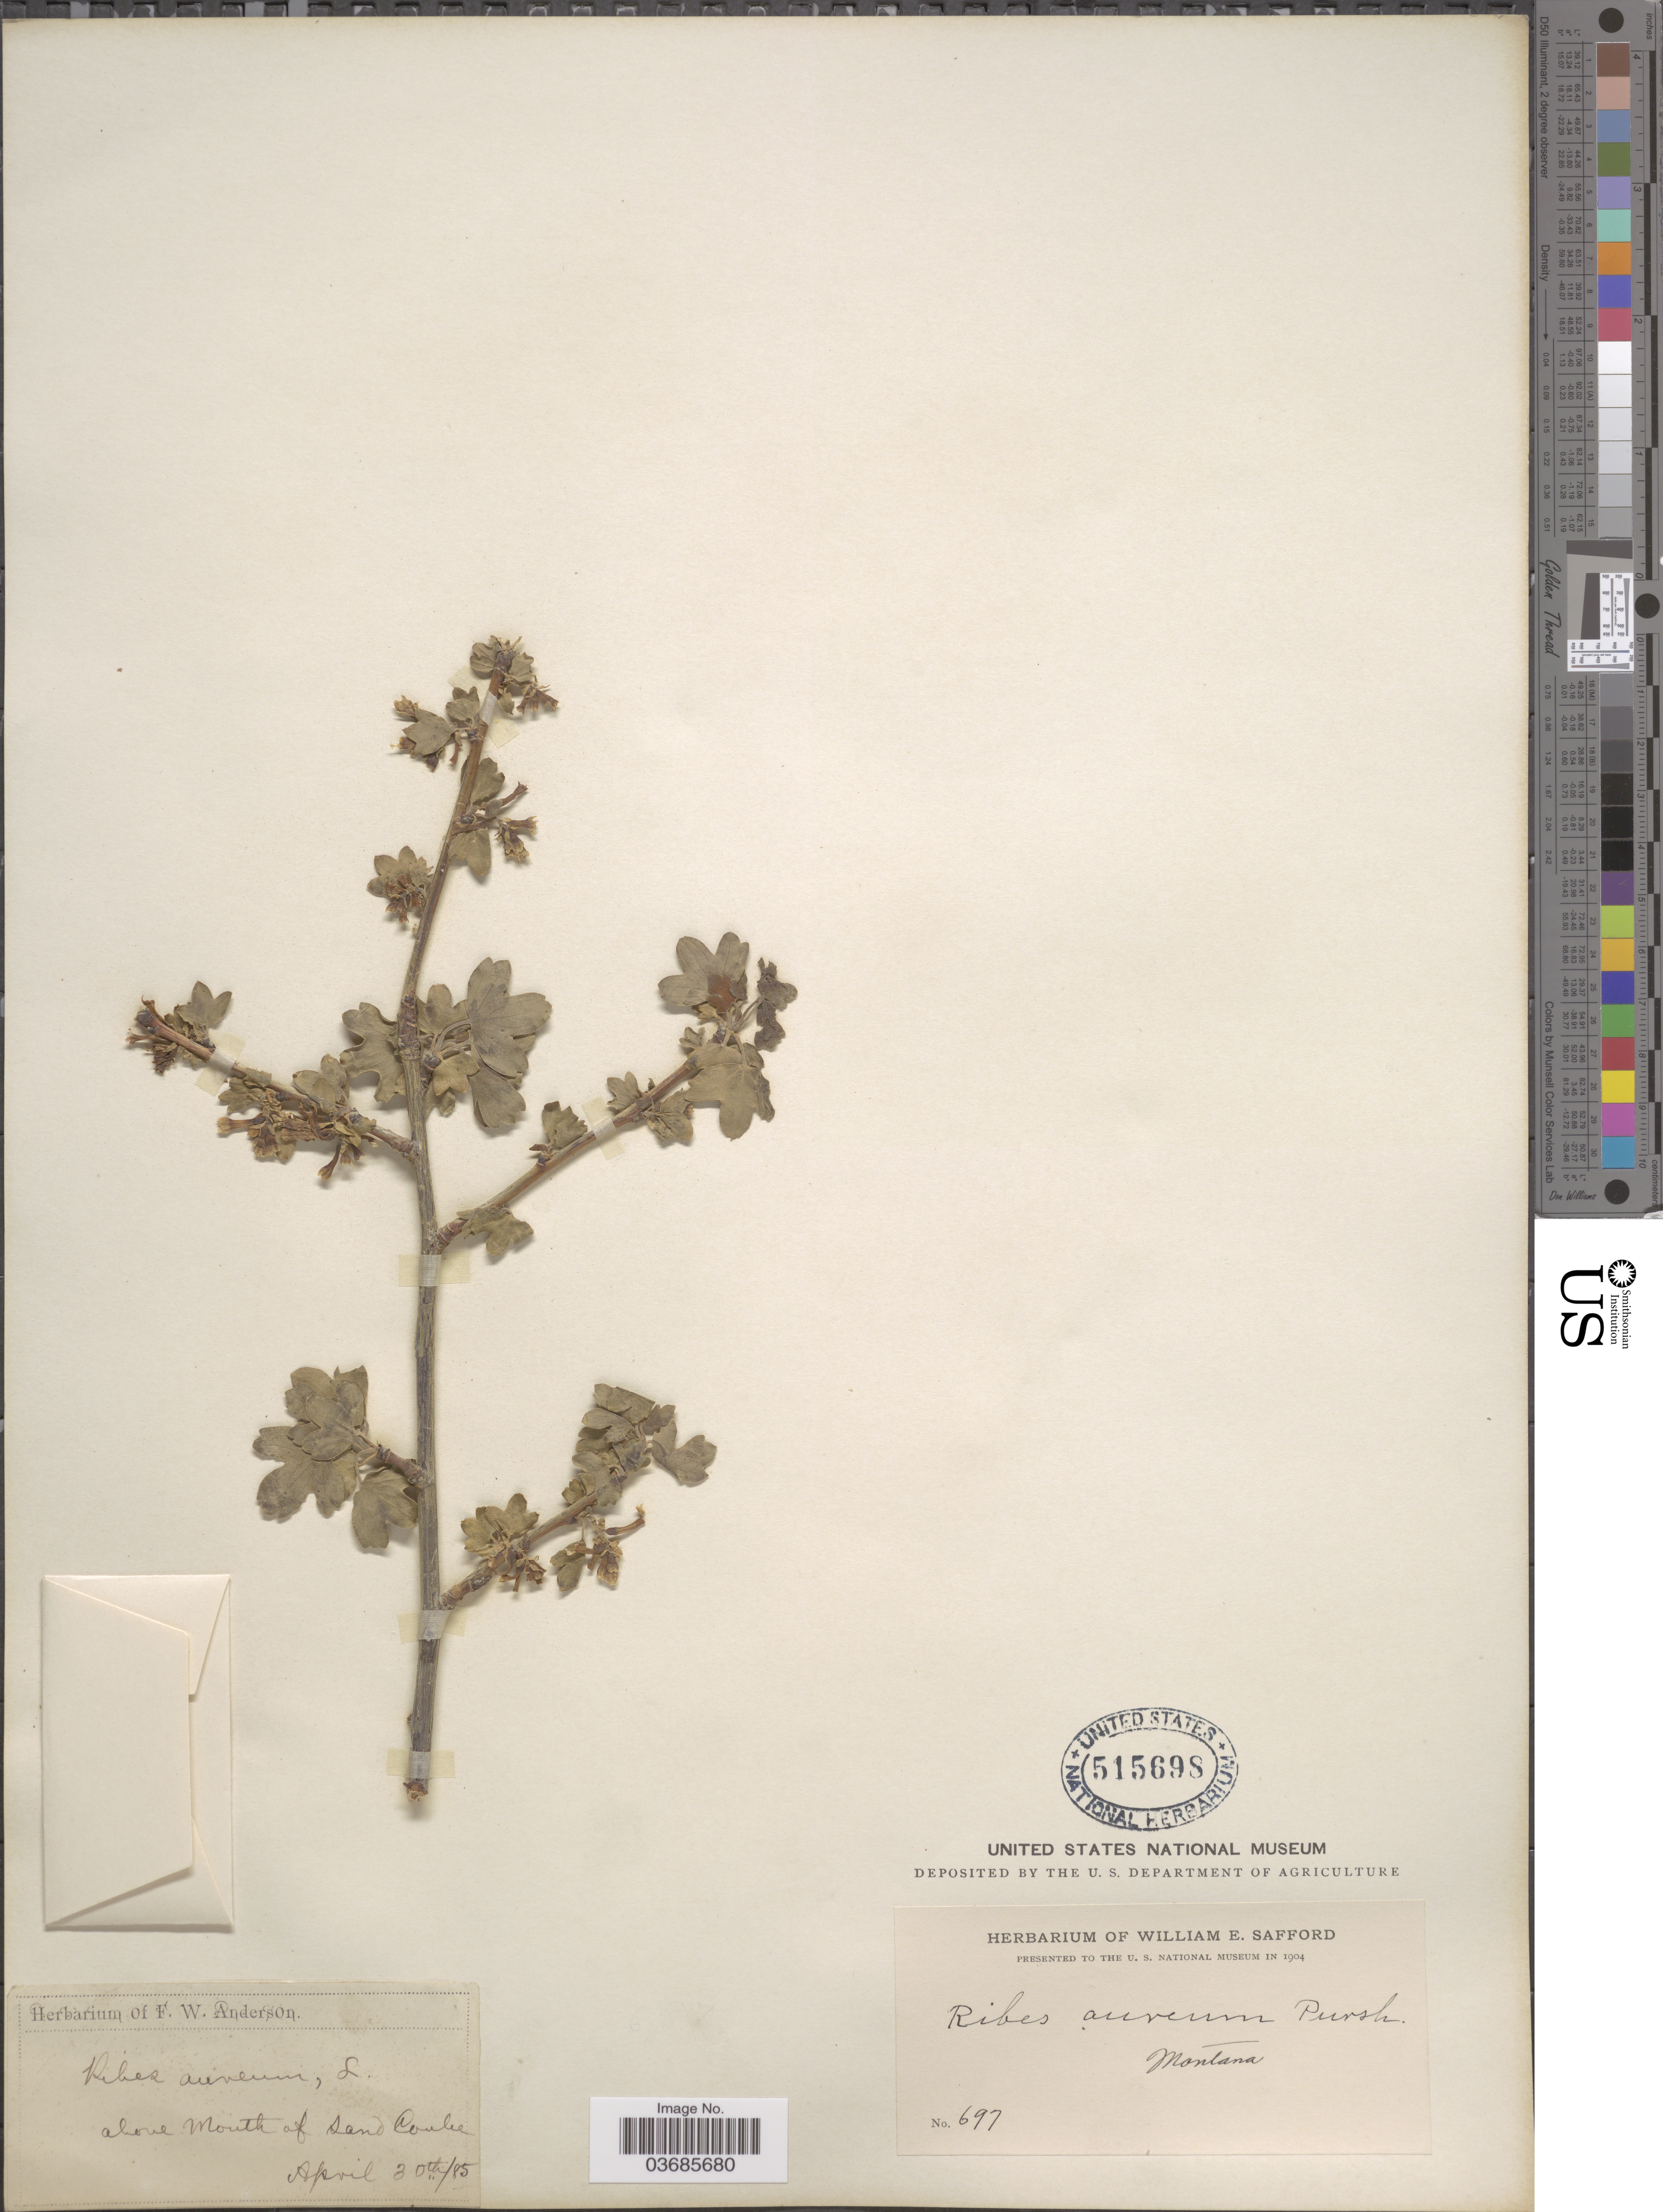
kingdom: Plantae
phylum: Tracheophyta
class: Magnoliopsida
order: Saxifragales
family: Grossulariaceae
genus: Ribes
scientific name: Ribes aureum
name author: Pursh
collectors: ex herb. F.W. Anderson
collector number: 697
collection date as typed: Transcribed d/m/y: 30/4/85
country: United States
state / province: Montana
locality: Above Mouth of Sand Coulee.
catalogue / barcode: US 515698